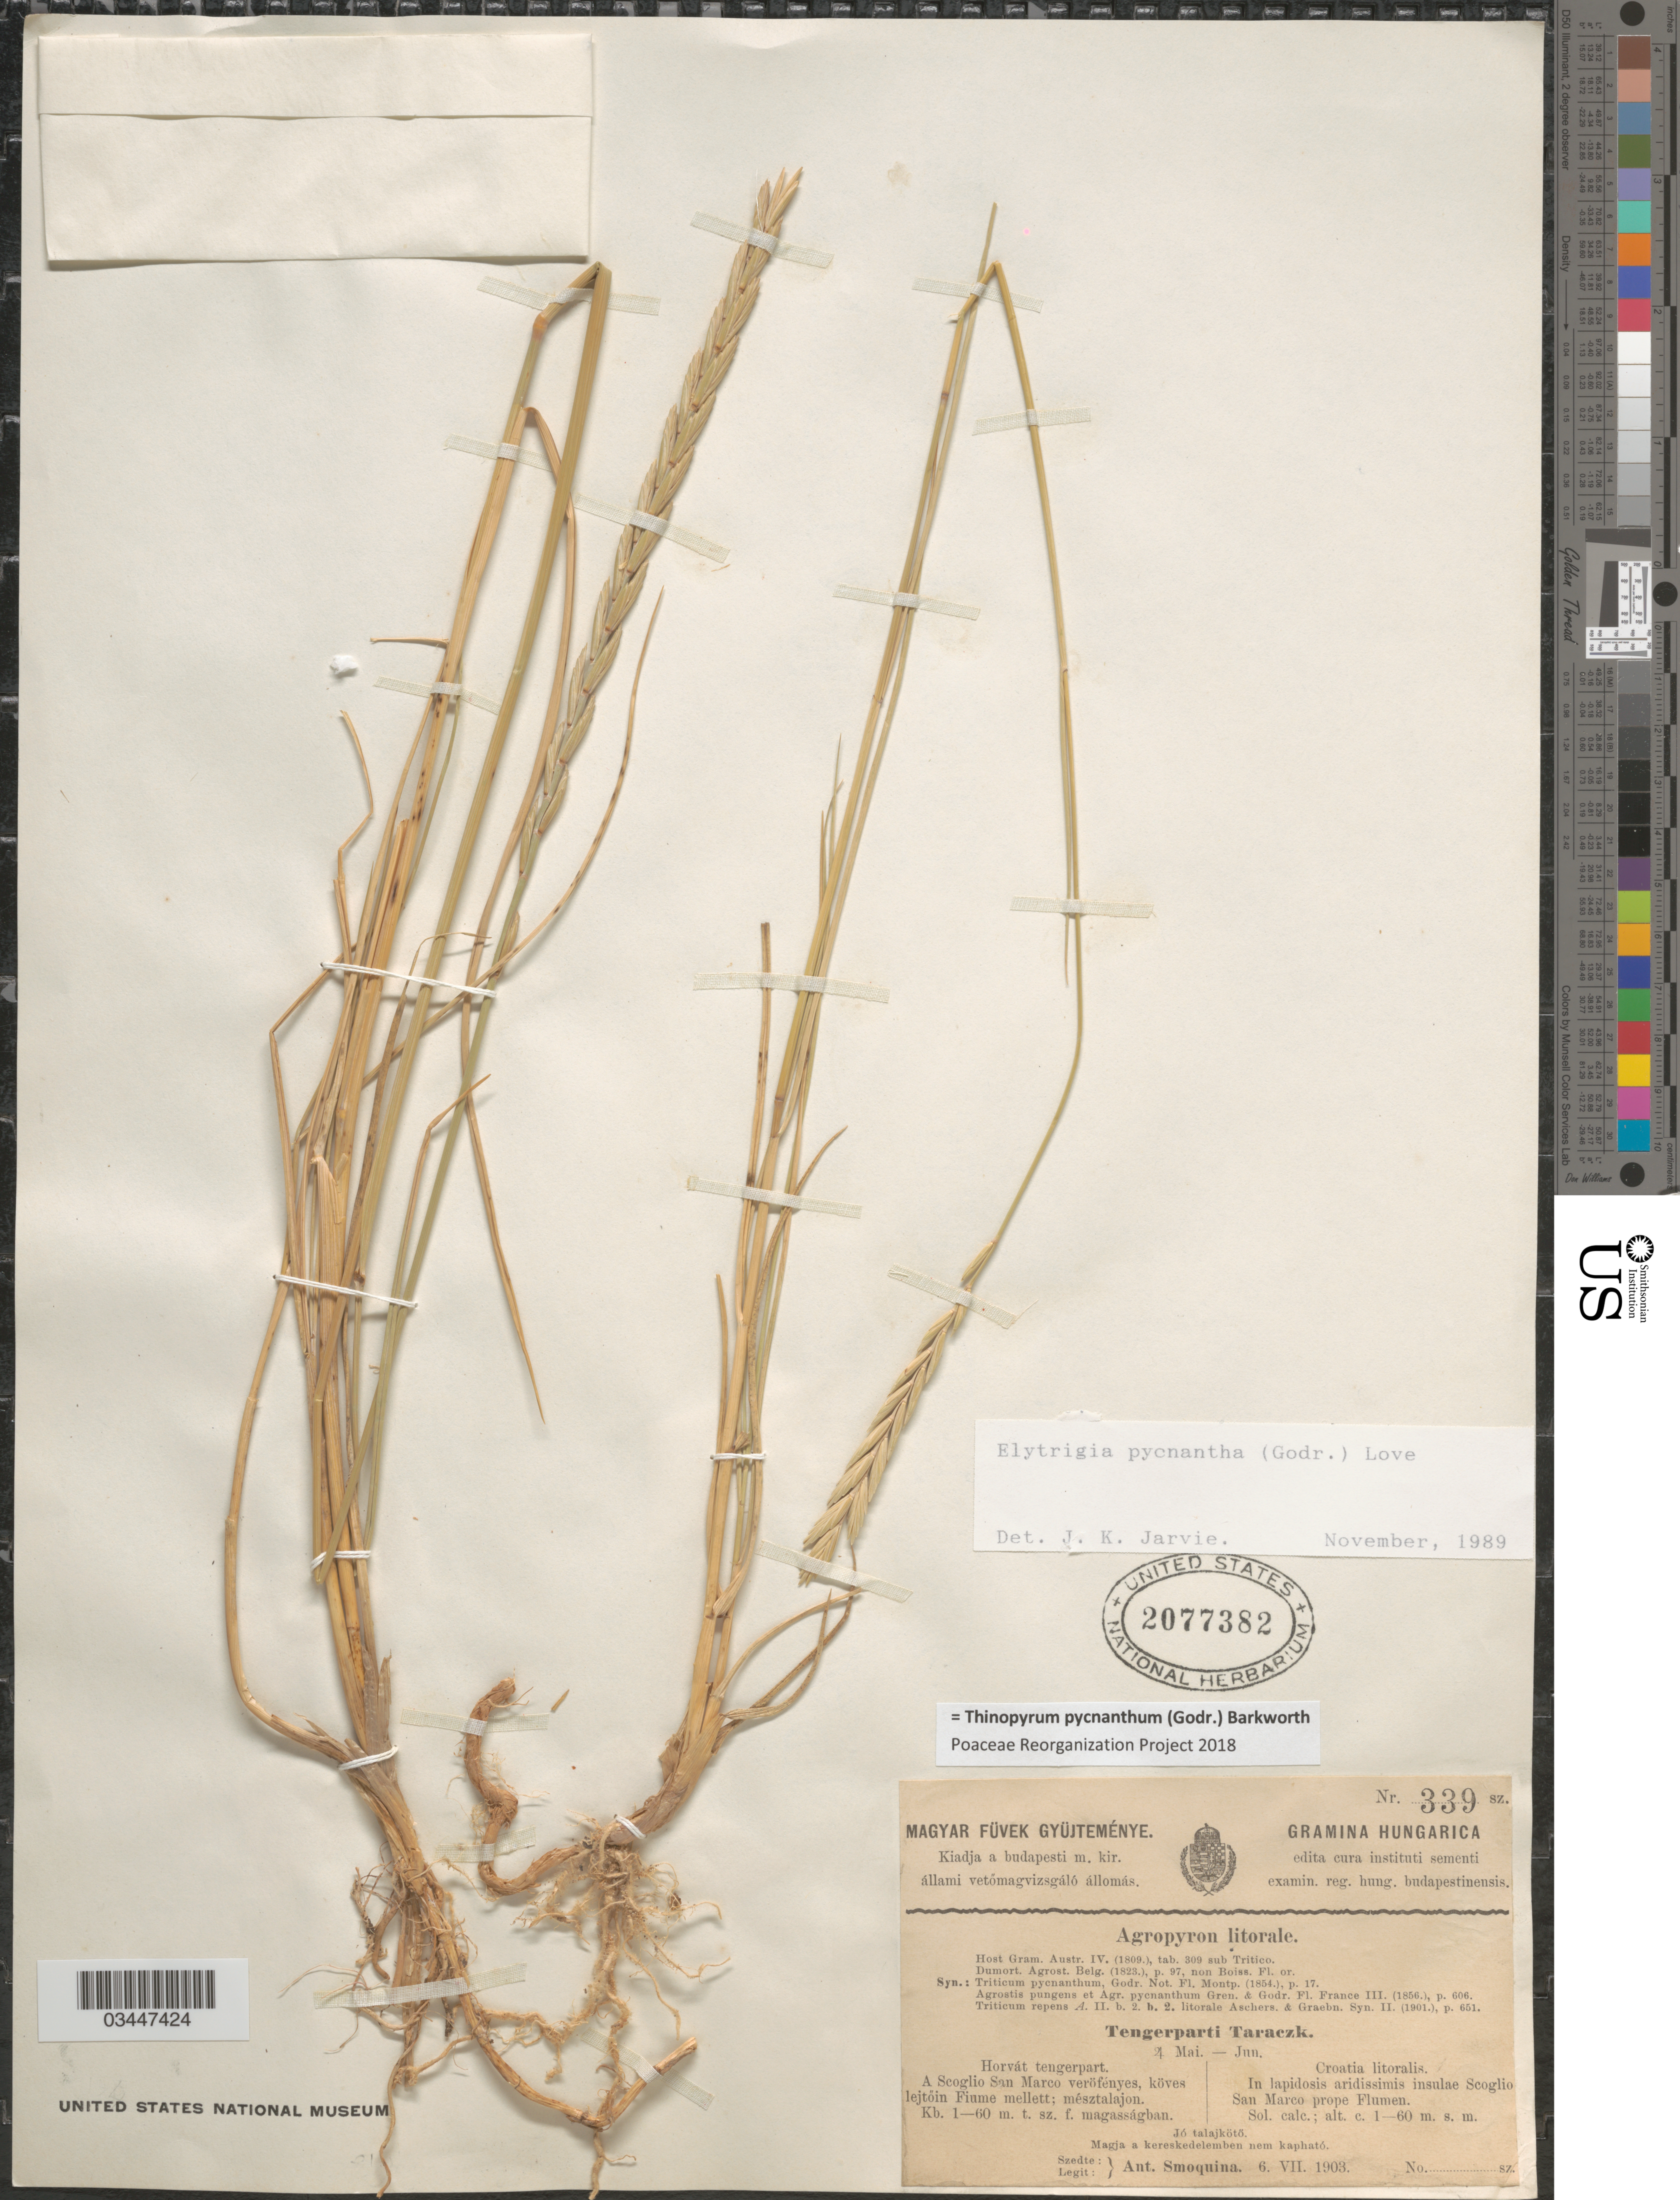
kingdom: Plantae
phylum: Tracheophyta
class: Liliopsida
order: Poales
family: Poaceae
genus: Thinopyrum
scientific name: Thinopyrum pycnanthum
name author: (Godr.) Barkworth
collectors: A. Smoquina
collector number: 339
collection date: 1903-07-06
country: Croatia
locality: Croatia litoralis. In lapidosis aridissimis insulae Scoglio San Marco prope Flumen.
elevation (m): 1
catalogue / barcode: US 2077382